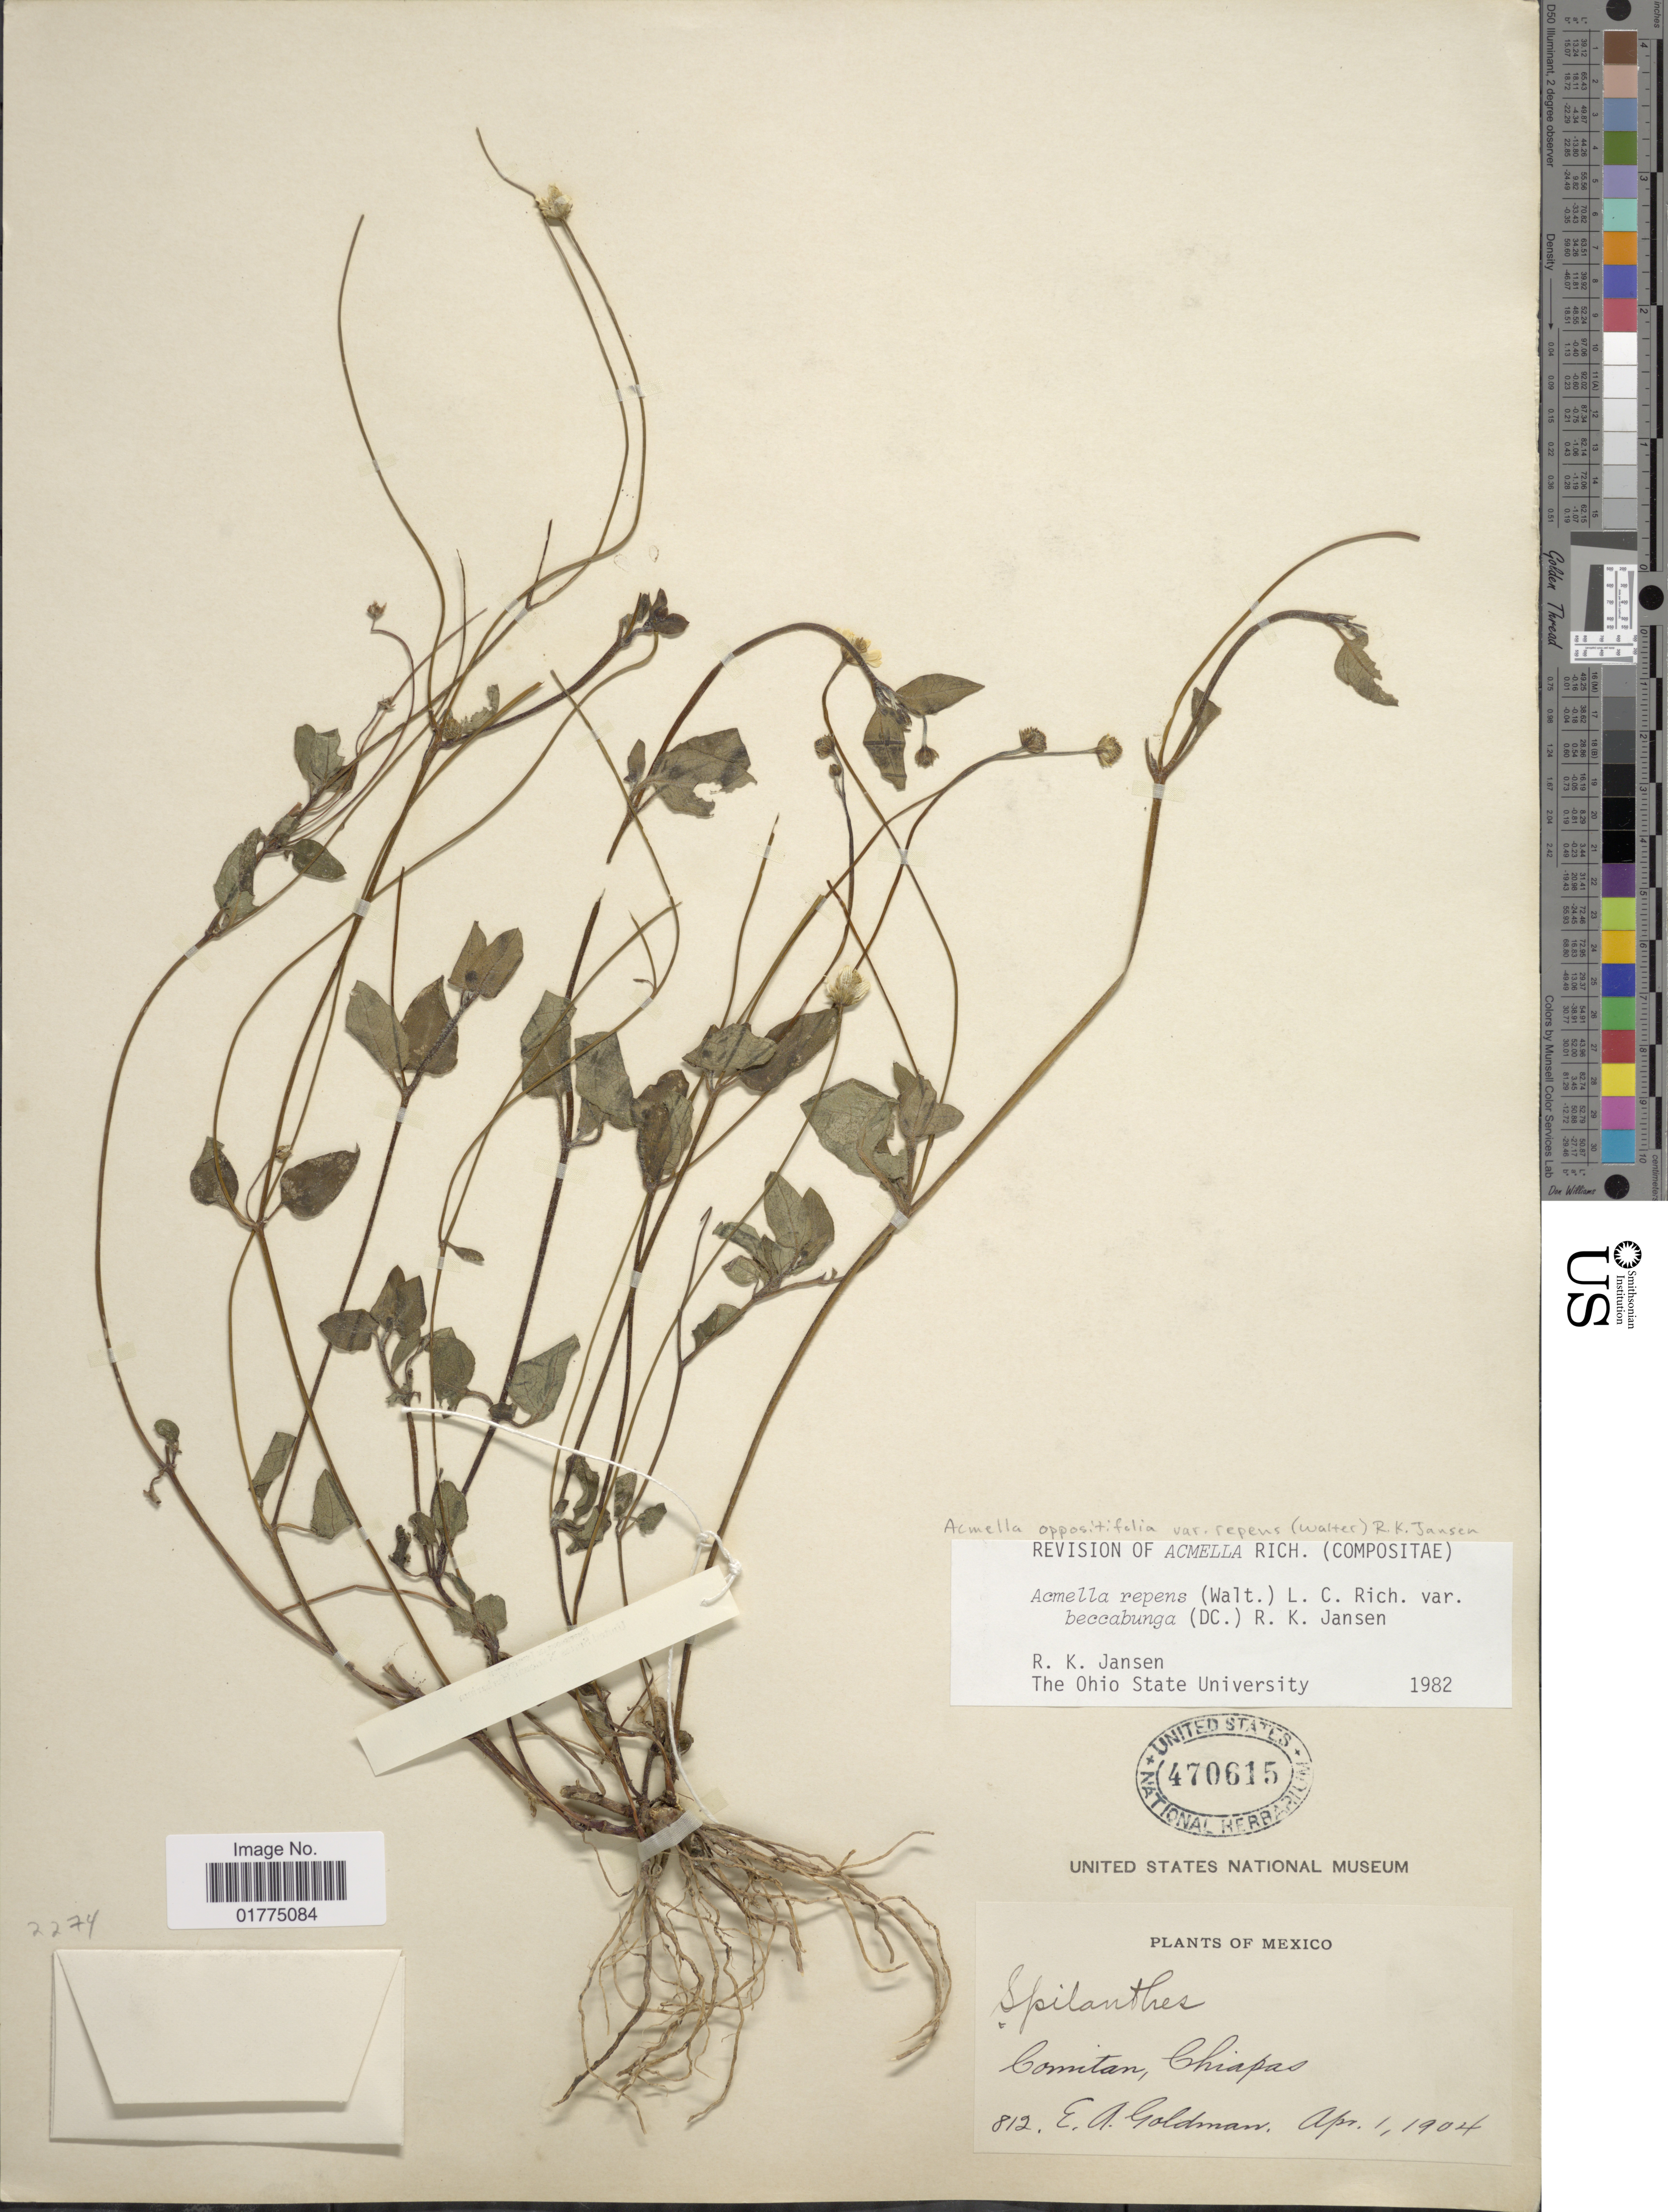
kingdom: Plantae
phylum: Tracheophyta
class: Magnoliopsida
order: Asterales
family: Asteraceae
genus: Acmella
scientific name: Acmella repens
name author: (Walter) Rich.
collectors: E. A. Goldman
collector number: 812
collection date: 1904-04-01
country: Mexico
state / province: Chiapas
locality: Mexico. Comitan, Chiapas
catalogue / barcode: US 470615